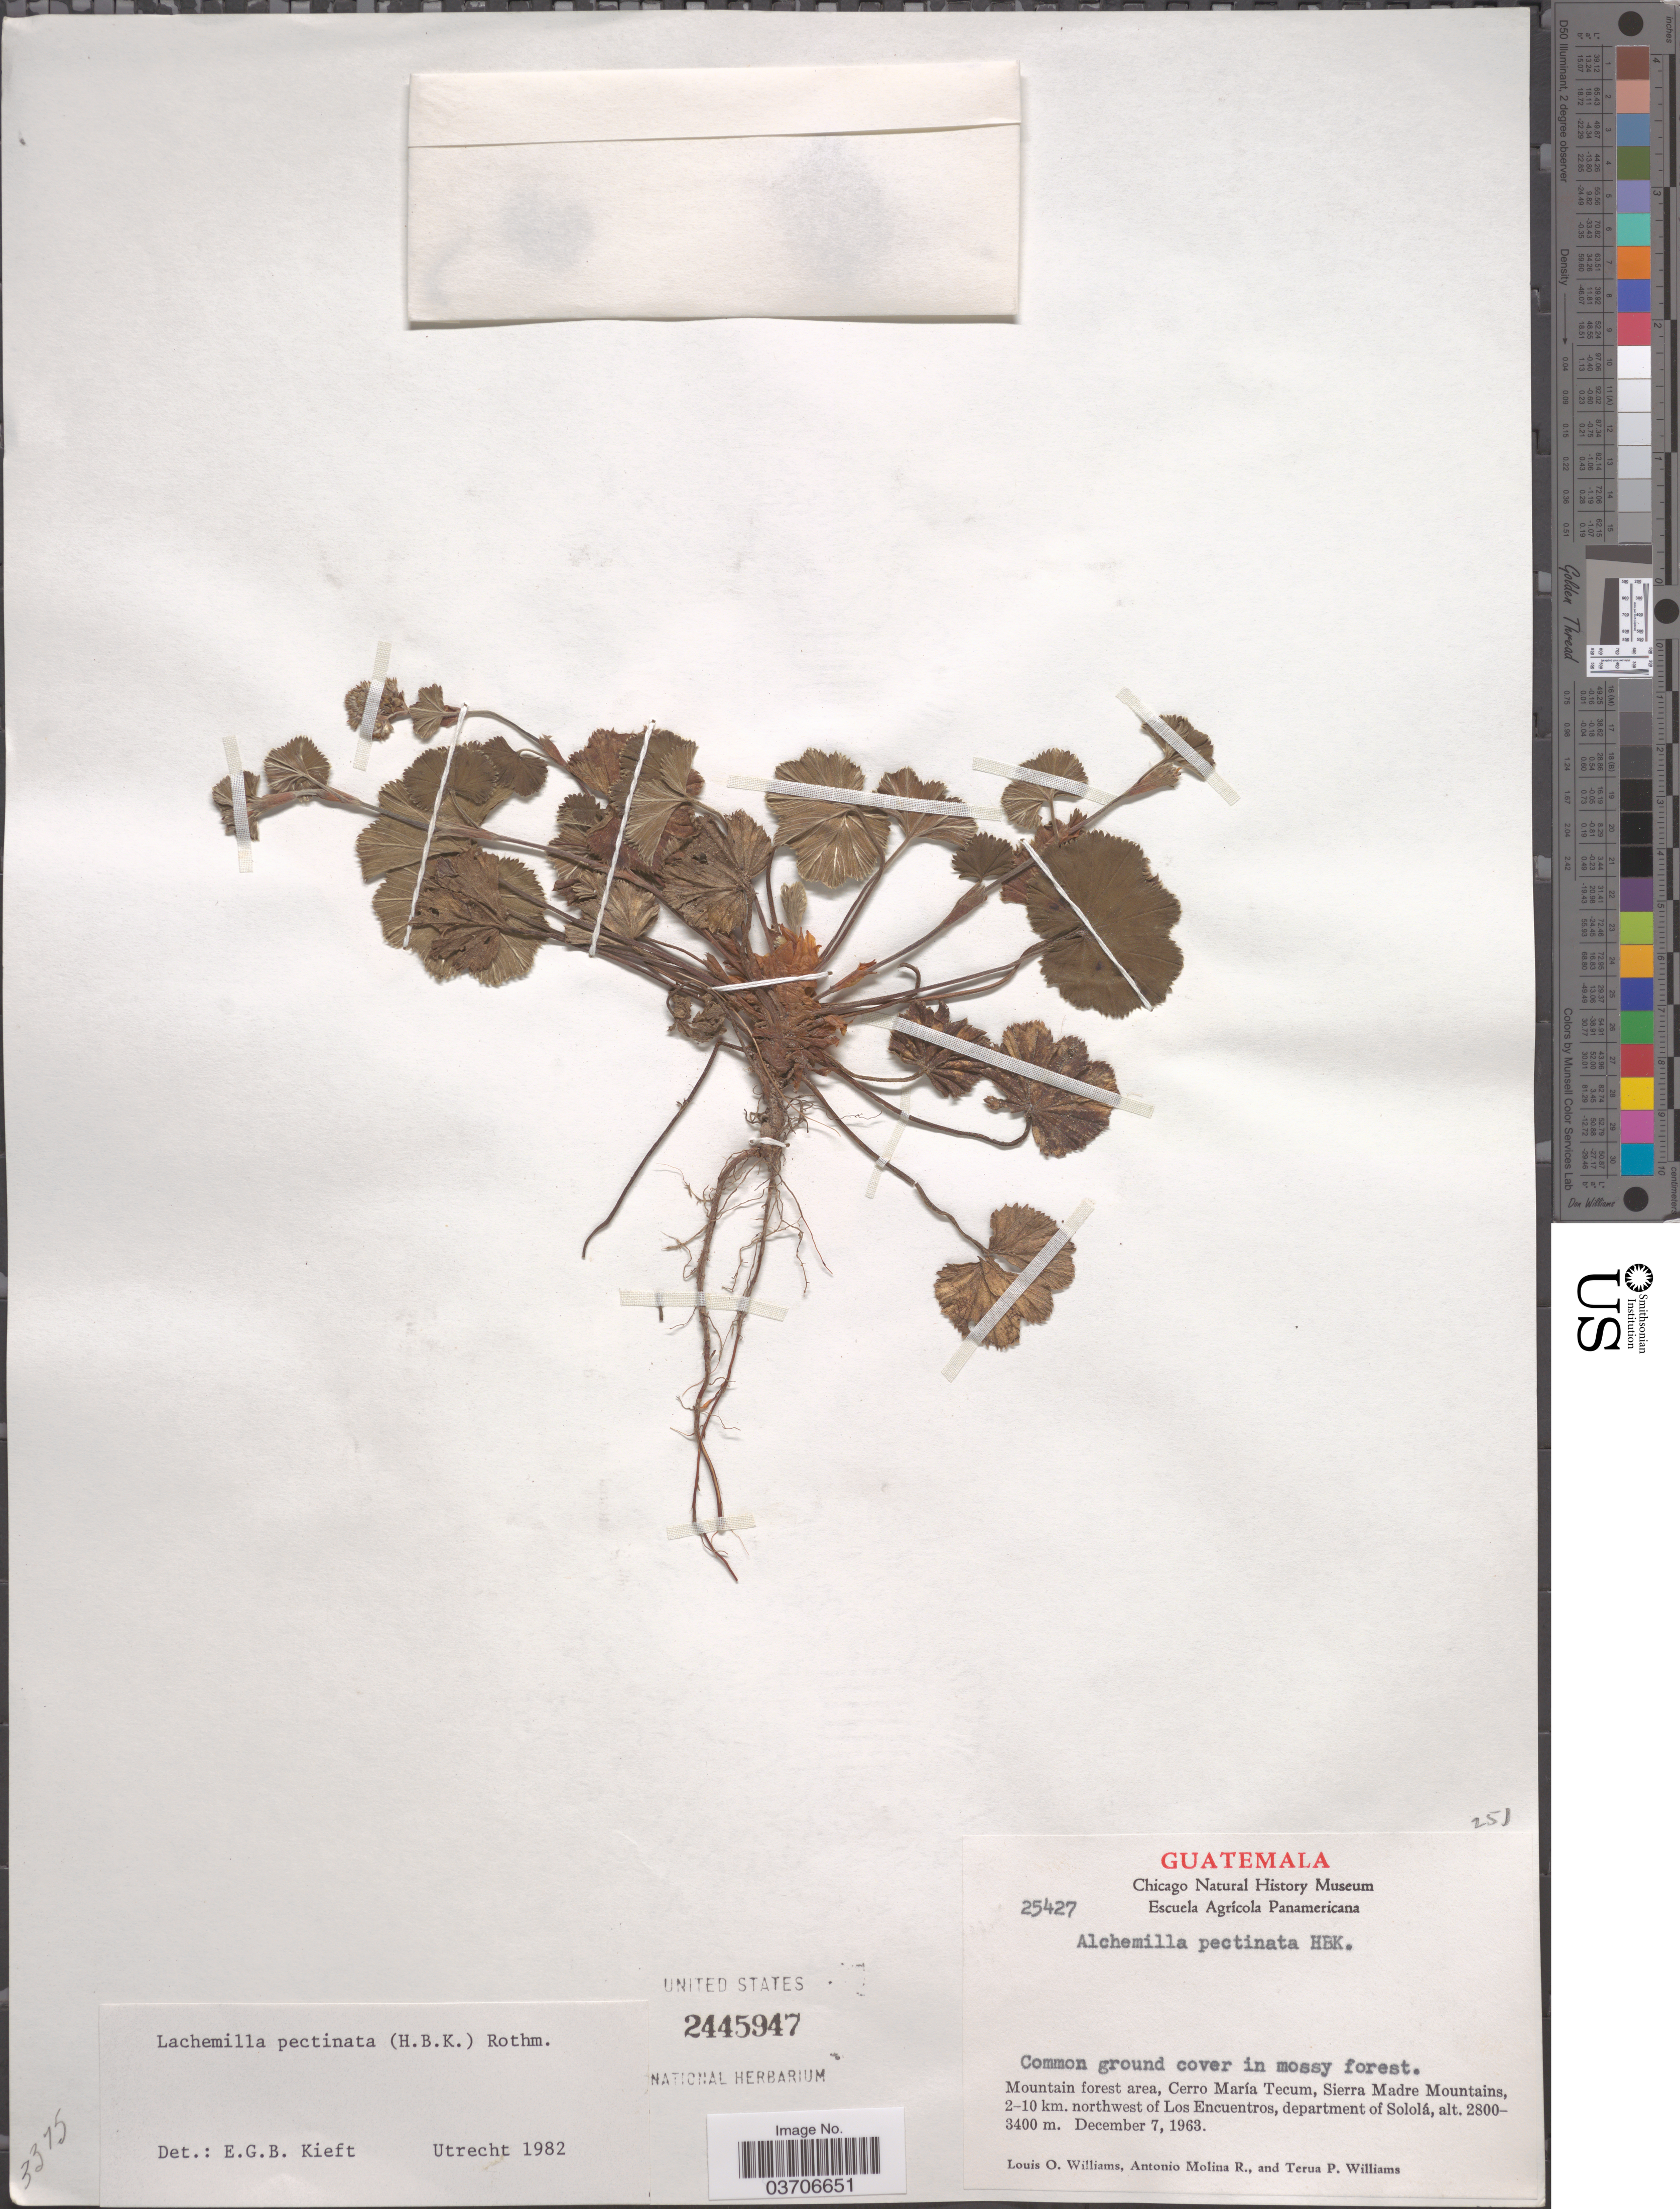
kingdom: Plantae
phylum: Tracheophyta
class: Magnoliopsida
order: Rosales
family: Rosaceae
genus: Lachemilla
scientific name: Lachemilla pectinata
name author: (Kunth) Rothm.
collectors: L. O. Williams, A. Molina R. & T. P. Williams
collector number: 25427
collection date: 1963-12-07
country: Guatemala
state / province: Solola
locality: Mountain forest area, Cerro María Tecum, Sierra Madre Mountains, 2-10 km. northwest of Los Encuentros, department of Sololá.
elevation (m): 2800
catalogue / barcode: US 2445947